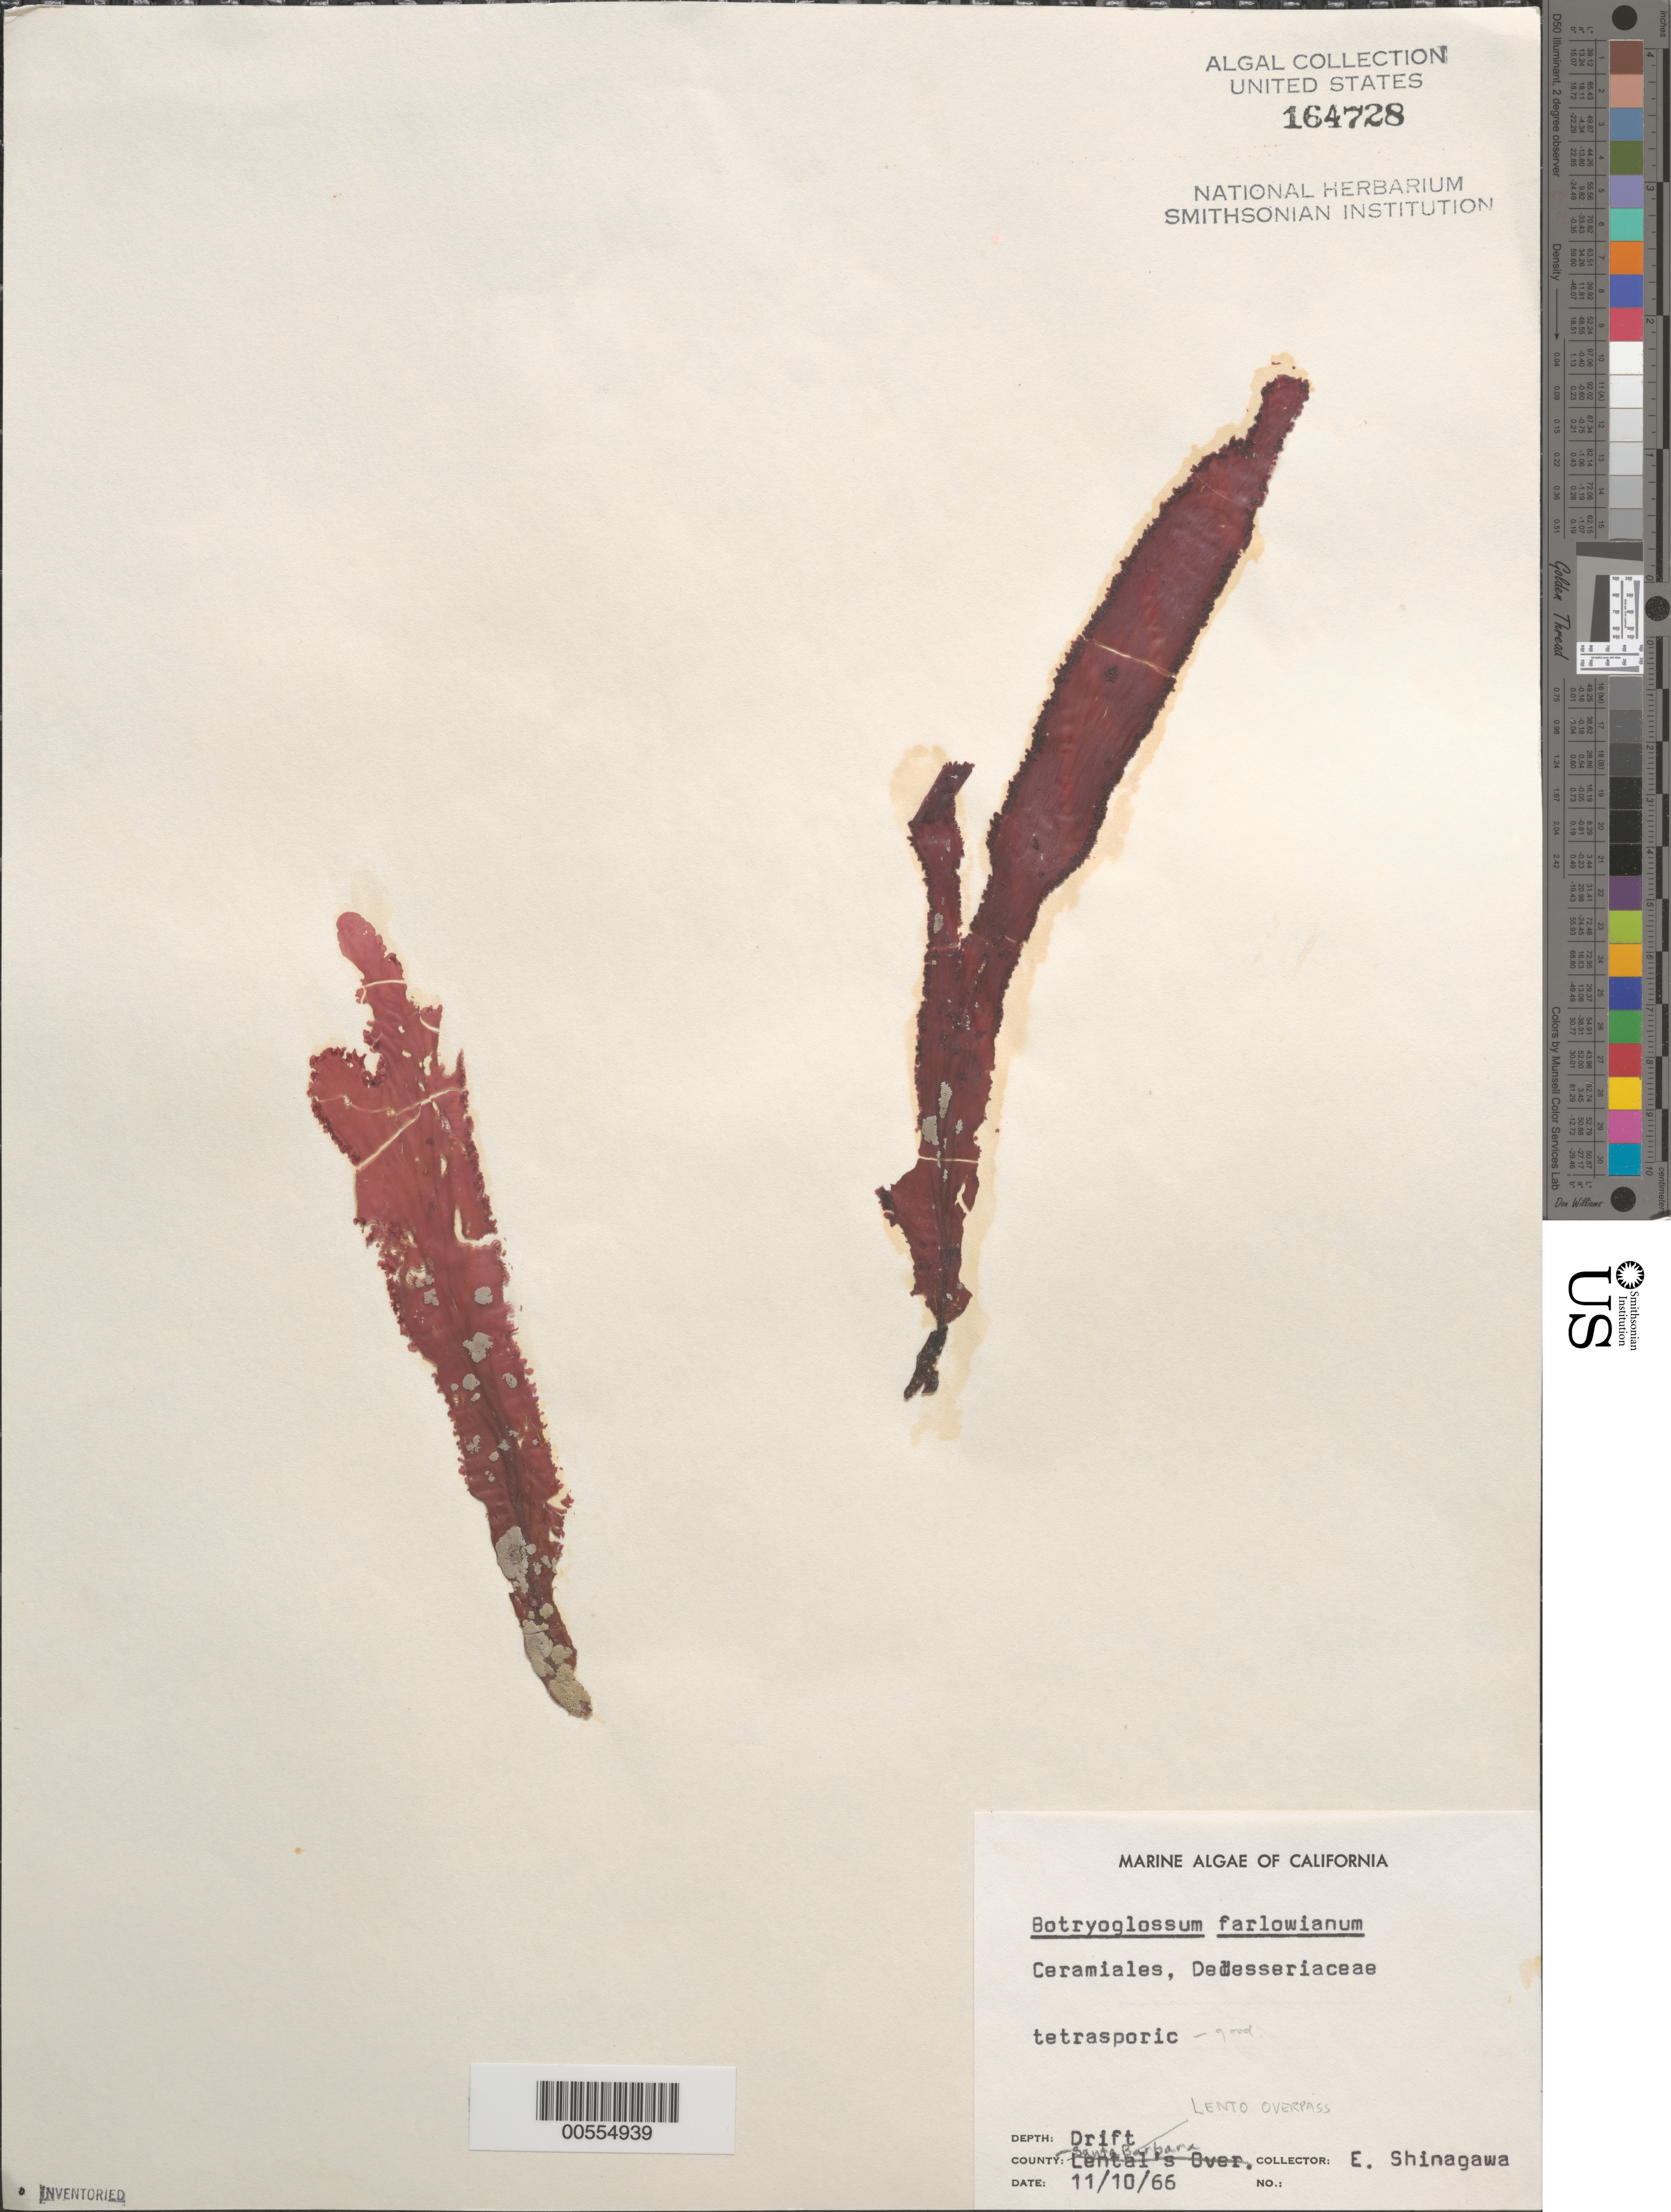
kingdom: Plantae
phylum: Rhodophyta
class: Florideophyceae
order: Ceramiales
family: Delesseriaceae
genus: Botryoglossum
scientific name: Botryoglossum farlowianum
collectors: E. Shinagawa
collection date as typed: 10 Nov 1966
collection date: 1966-11-10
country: United States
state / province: California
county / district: Santa Barbara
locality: Lento Overpass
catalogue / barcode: US 164728